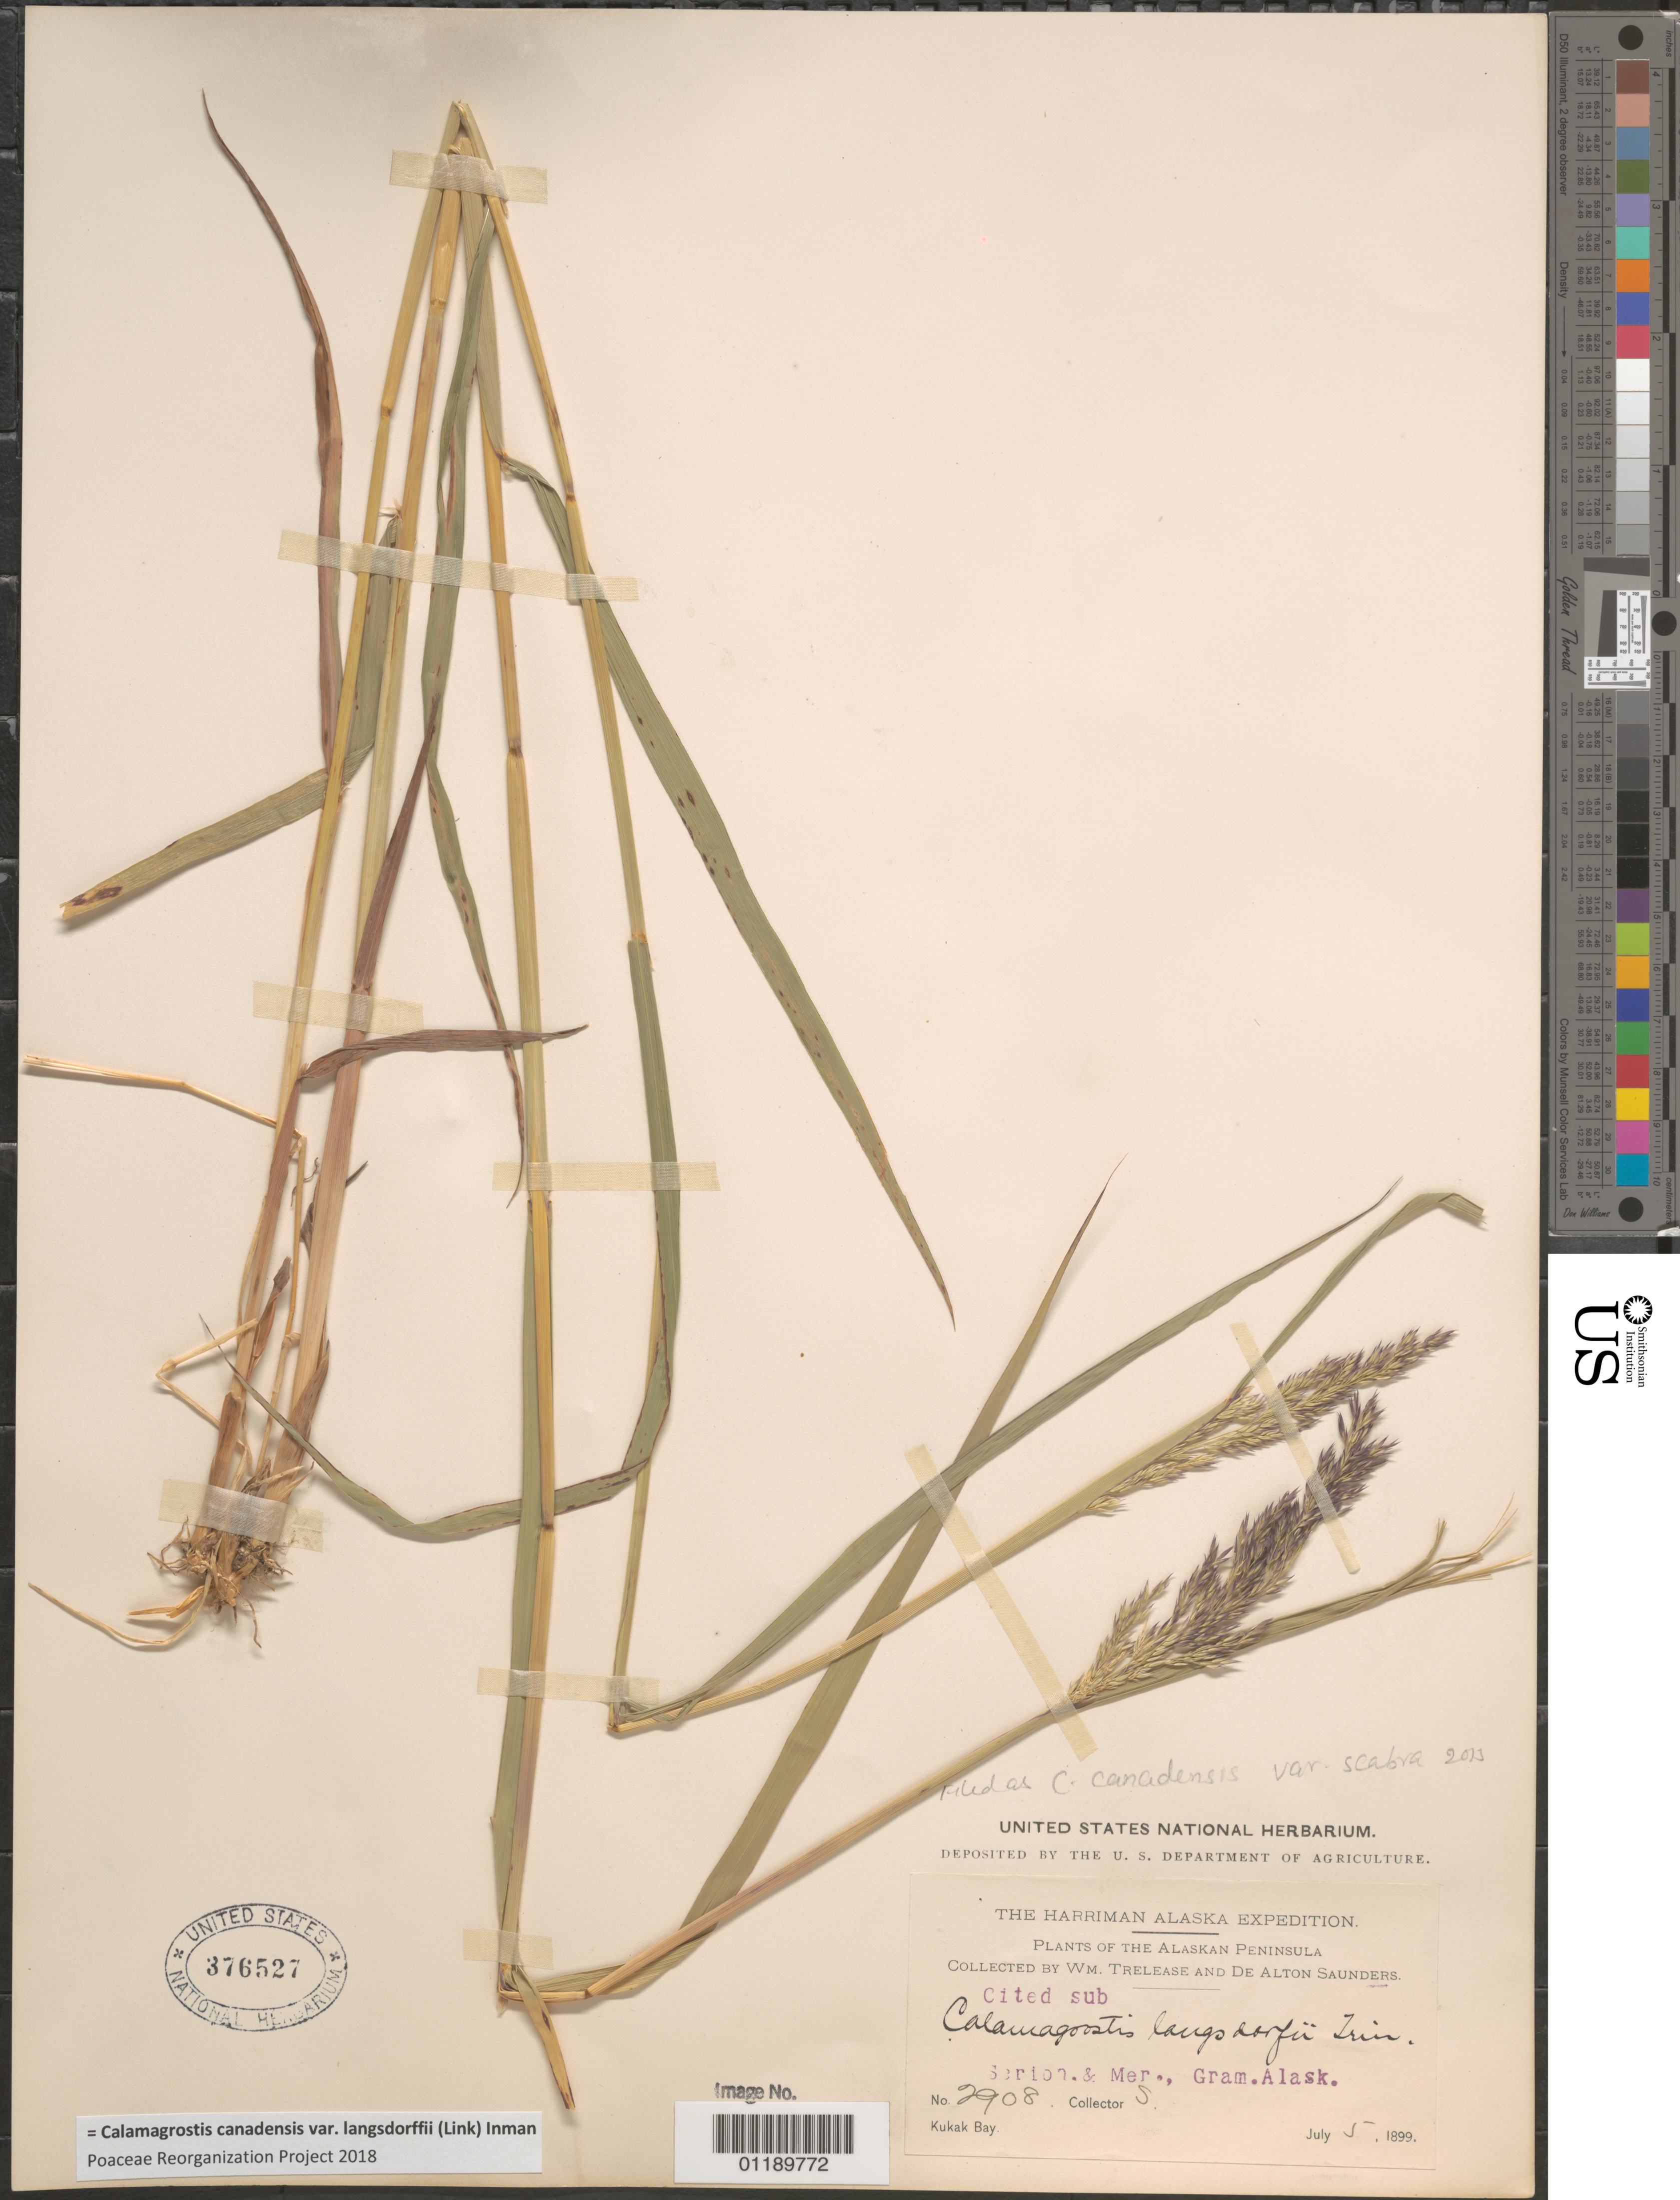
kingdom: Plantae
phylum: Tracheophyta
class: Liliopsida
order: Poales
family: Poaceae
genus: Calamagrostis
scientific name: Calamagrostis canadensis var. langsdorffii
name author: (Link) Inman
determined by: Poaceae Reorganization Project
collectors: W. Trelease & D. A. Saunders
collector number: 2908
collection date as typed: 05 Jul 1899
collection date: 1899-07-05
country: United States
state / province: Alaska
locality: Kukak Bay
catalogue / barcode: US 376527